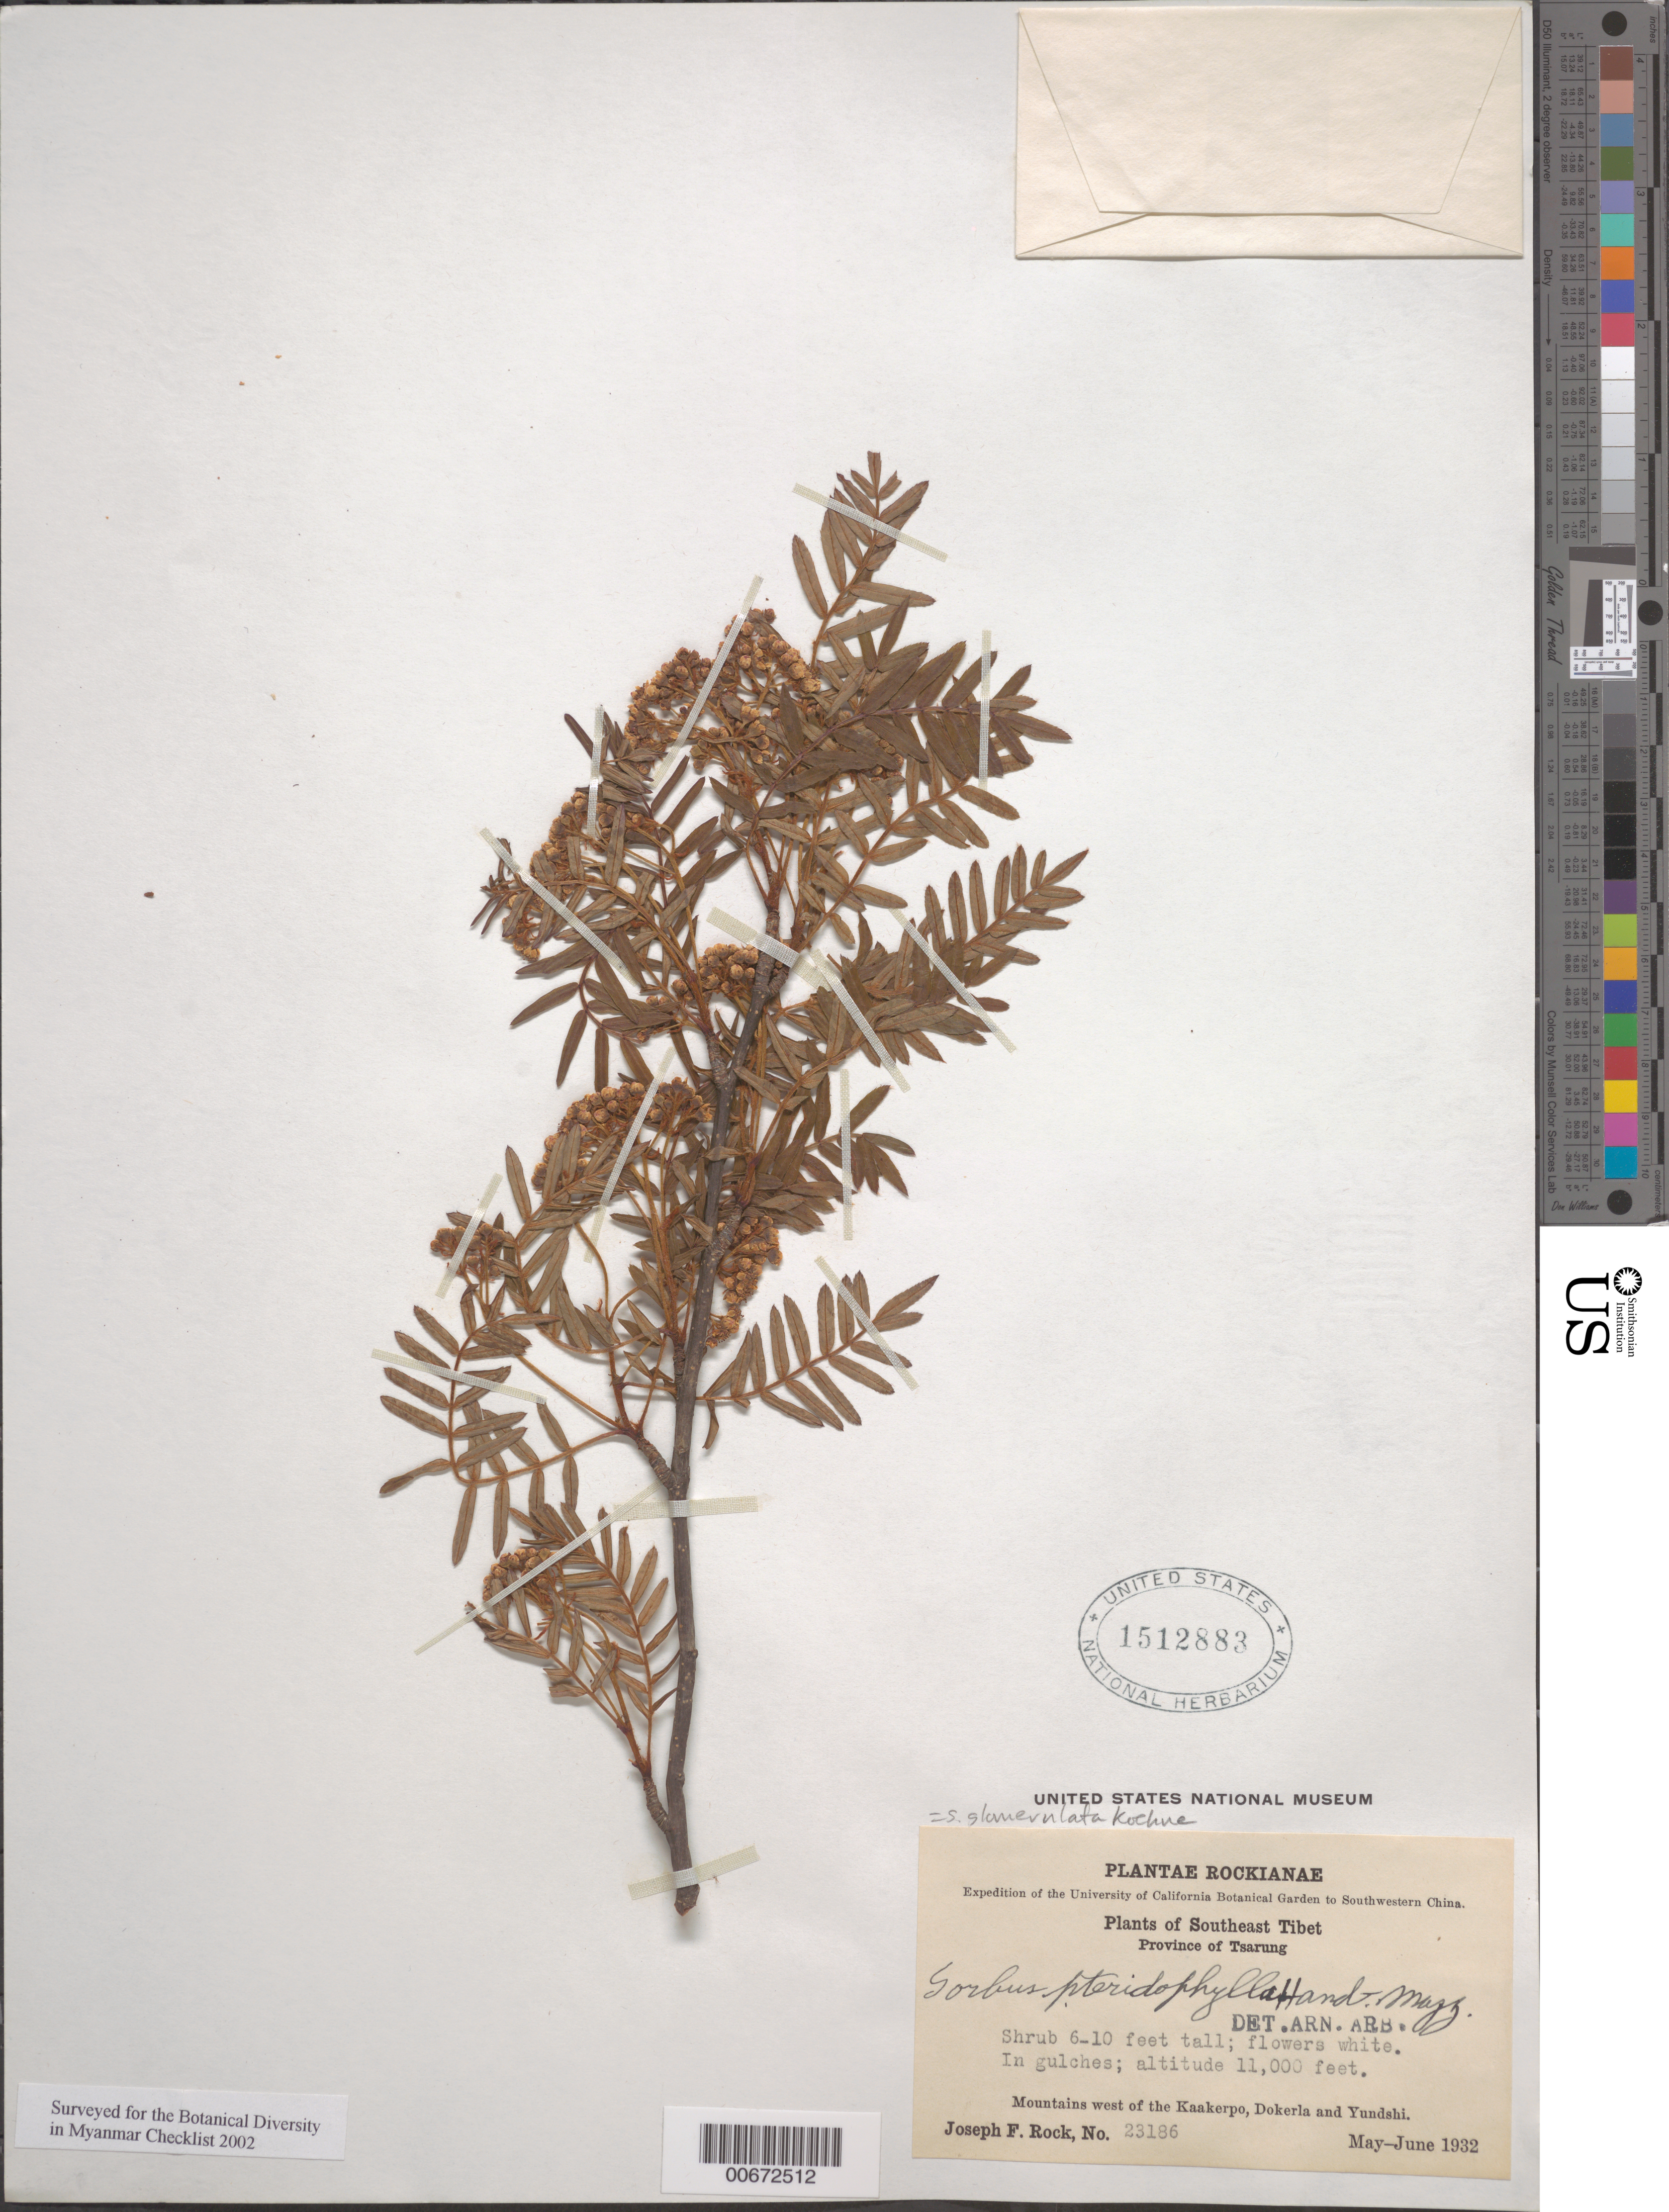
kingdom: Plantae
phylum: Tracheophyta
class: Magnoliopsida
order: Rosales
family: Rosaceae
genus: Sorbus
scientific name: Sorbus pteridophylla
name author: Hand.-Mazz.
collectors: J. F. Rock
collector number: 23186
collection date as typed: May 1932 to -- Jun 1932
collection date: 1932-05/1932-06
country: China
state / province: Xizang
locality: Mountains W of Kaakerpo, Dokerla and Yundshi.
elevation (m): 3353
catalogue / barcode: US 1512883